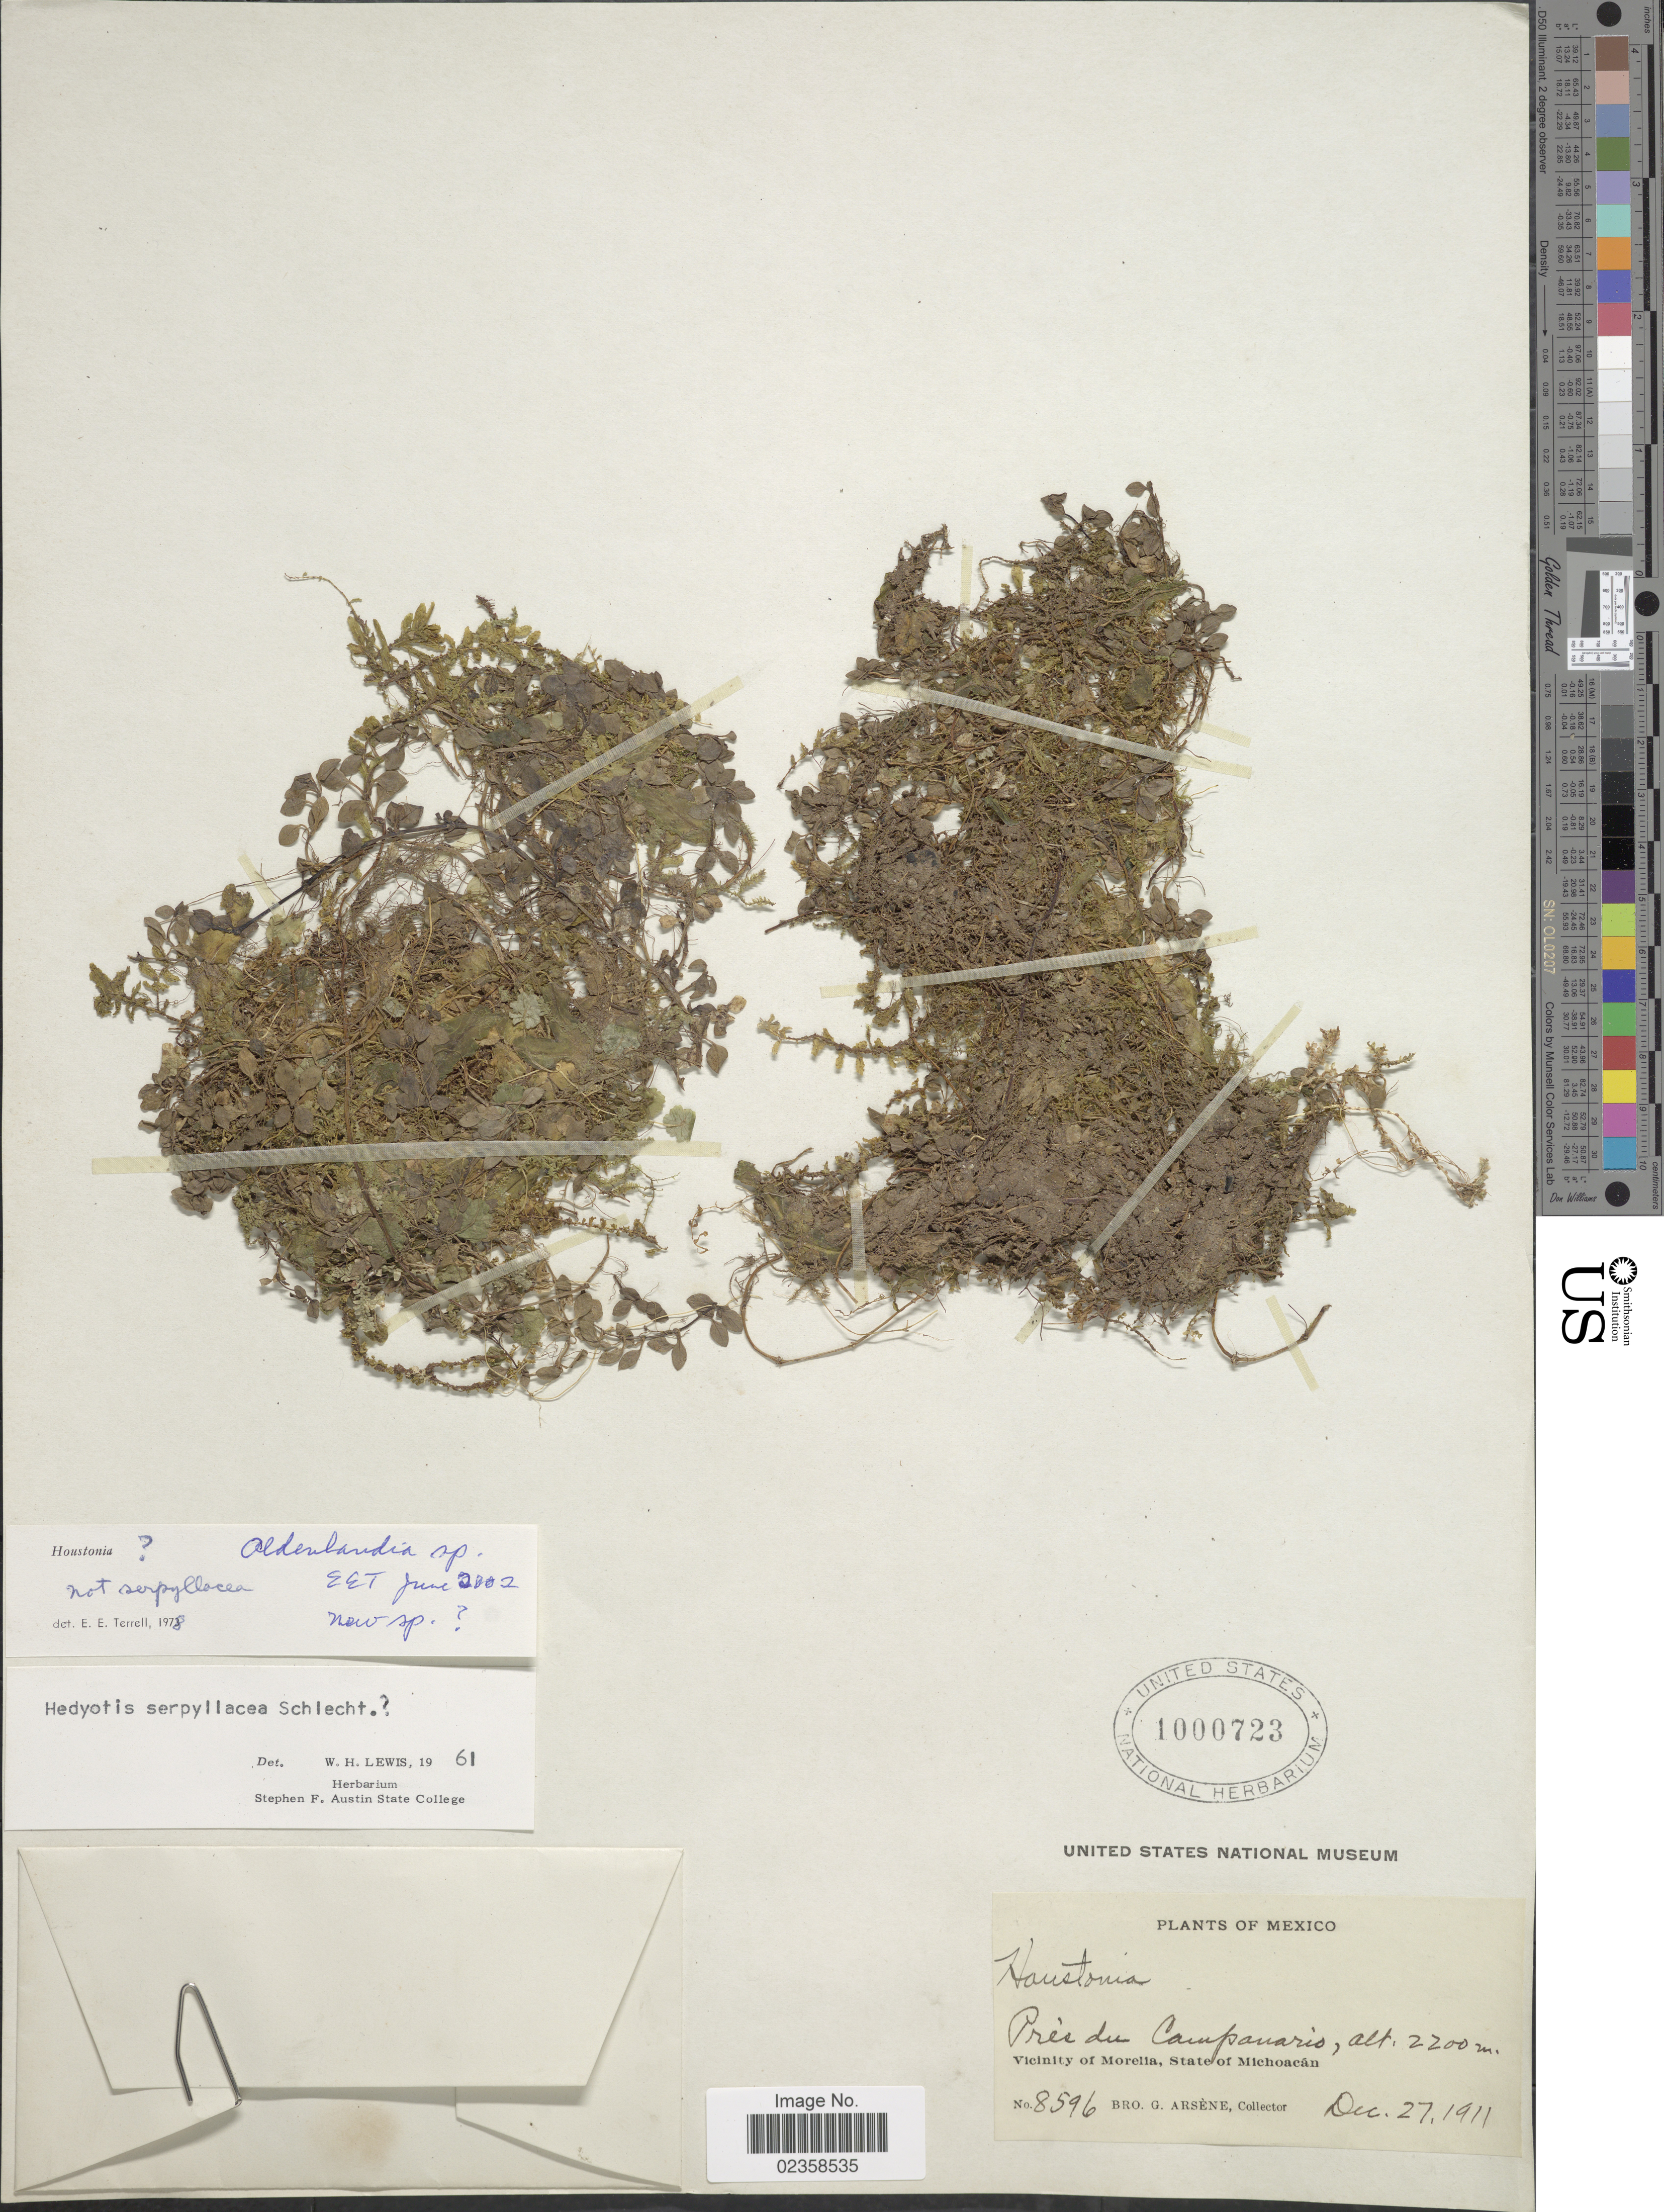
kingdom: Plantae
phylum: Tracheophyta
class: Magnoliopsida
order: Gentianales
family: Rubiaceae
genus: Oldenlandia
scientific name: Oldenlandia sp.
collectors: Bro. G. Arsène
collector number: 8596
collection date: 1911-12-27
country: Mexico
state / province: Michoacán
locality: Pres du Campanario, Vicinity of Morelia, State of Michoacan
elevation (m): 2200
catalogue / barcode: US 1000723